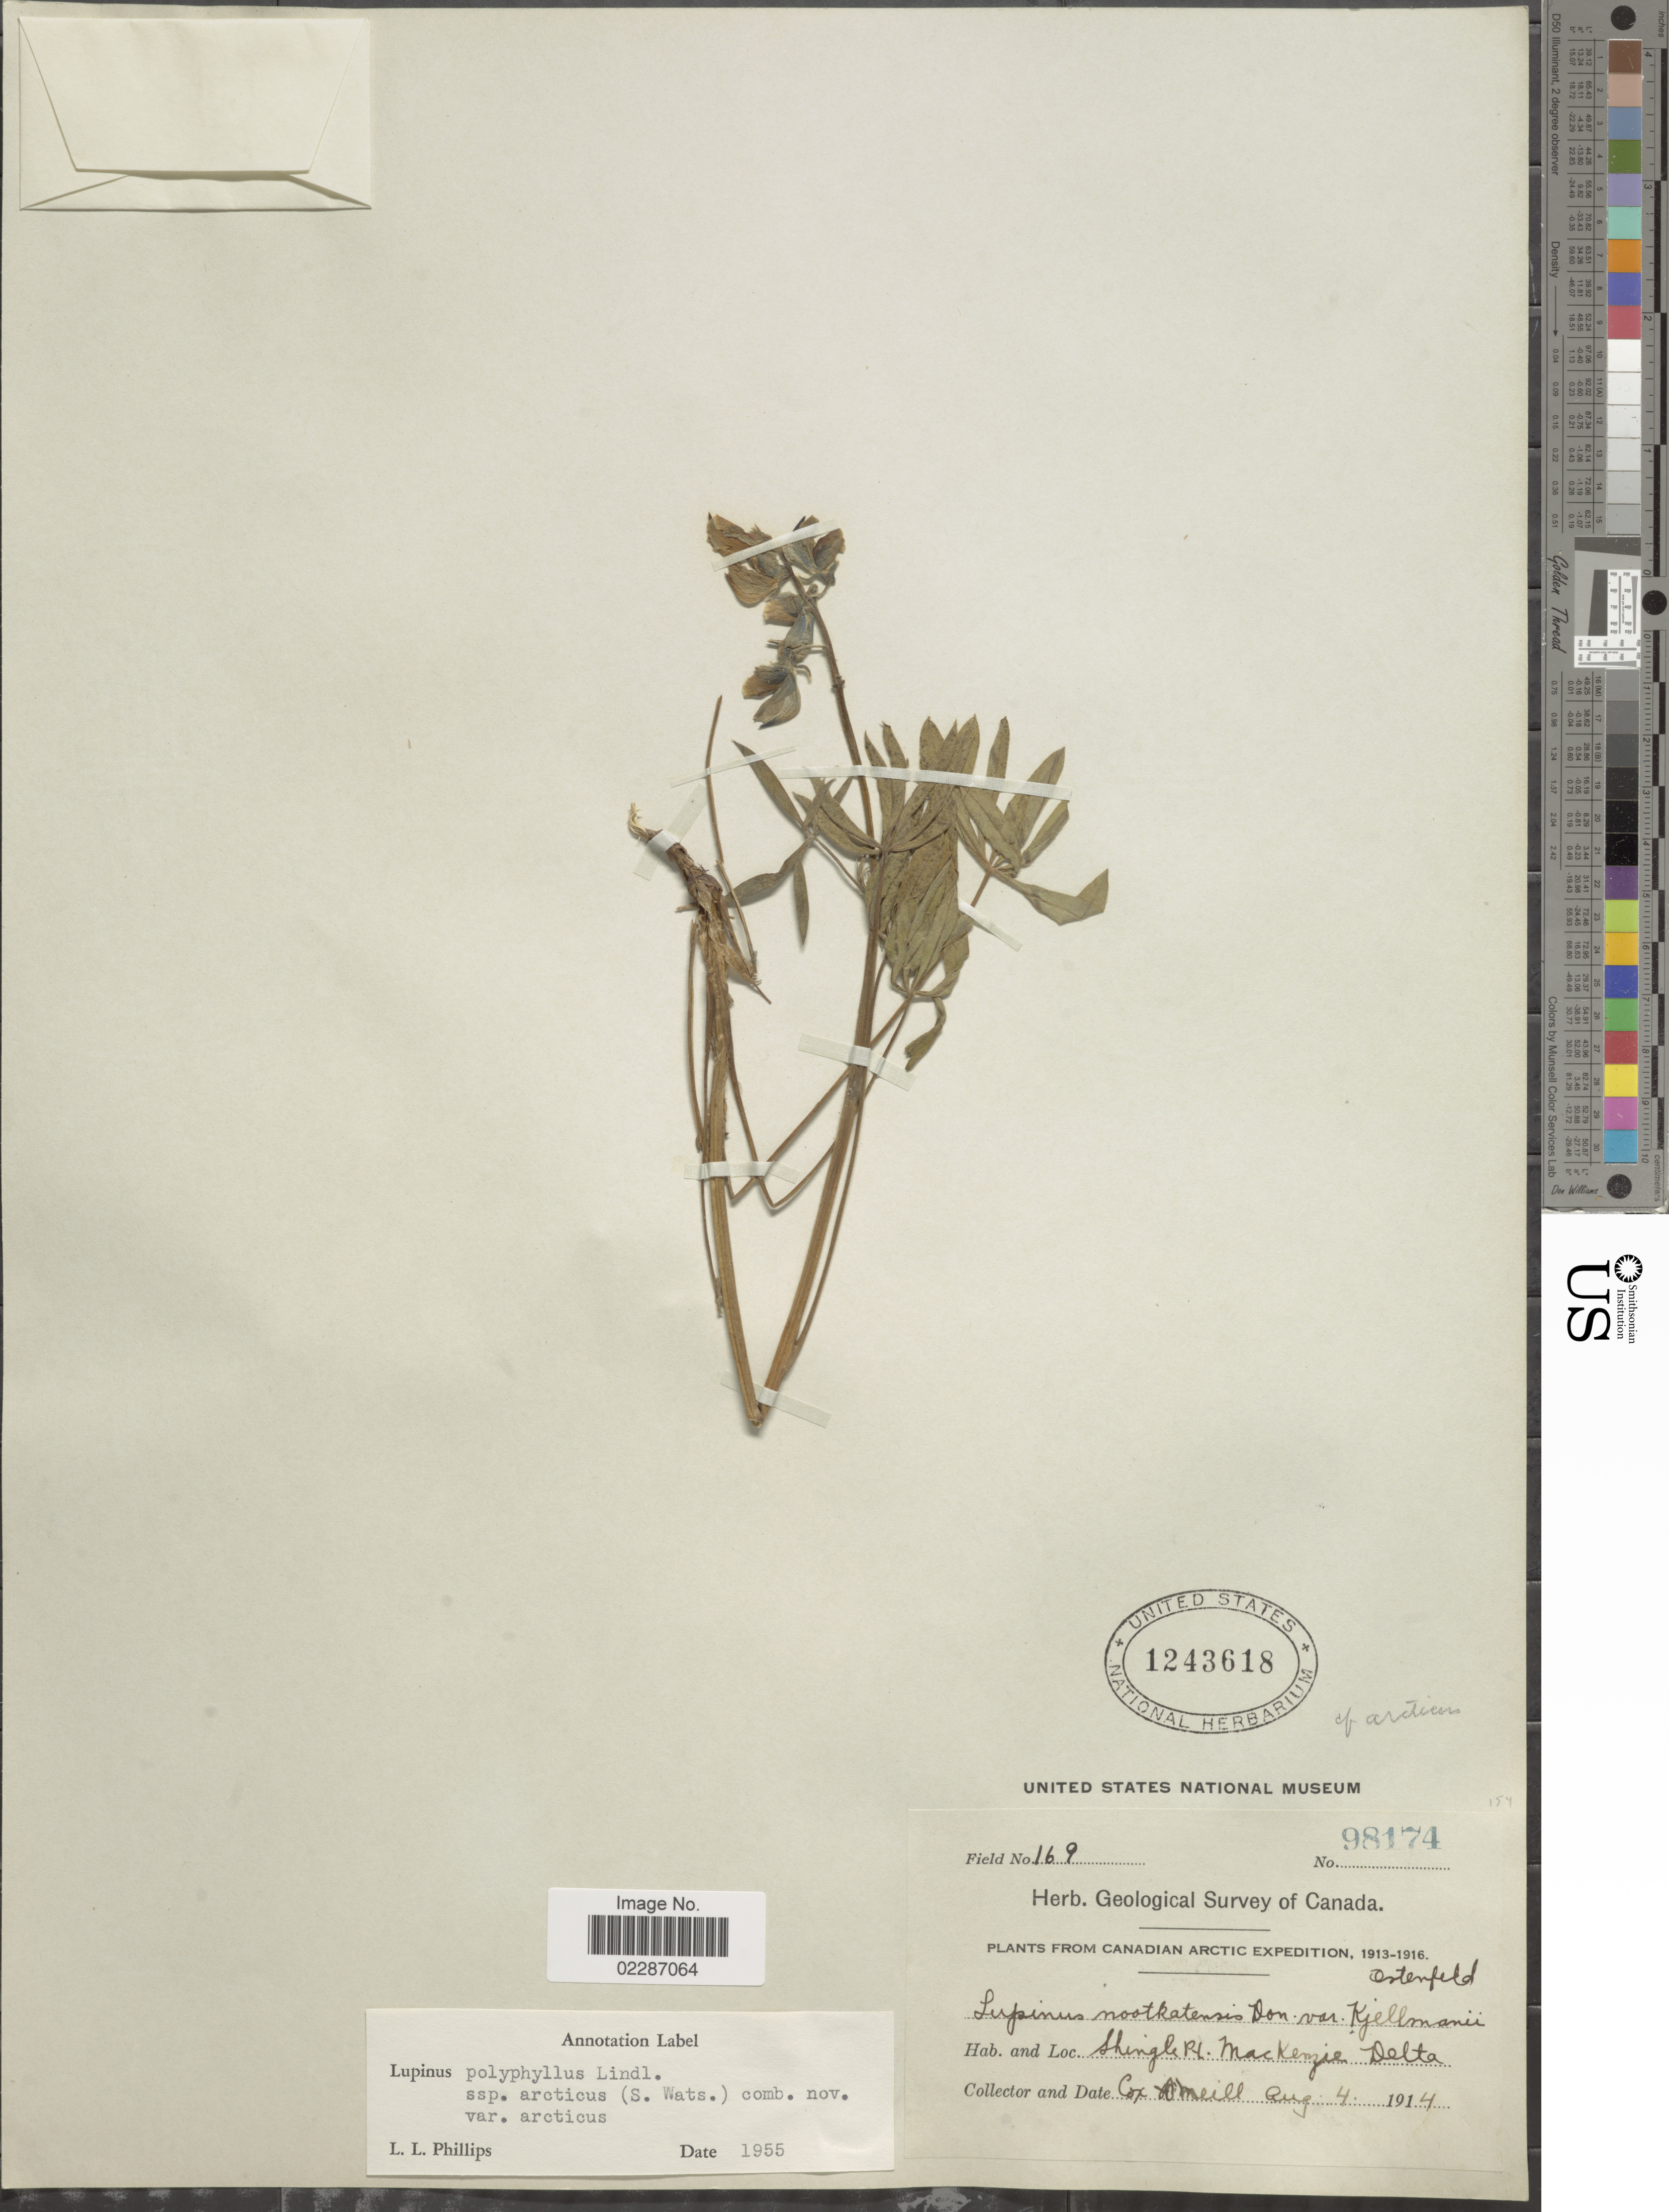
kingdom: Plantae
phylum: Tracheophyta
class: Magnoliopsida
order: Fabales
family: Fabaceae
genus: Lupinus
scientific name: Lupinus arcticus subsp. arcticus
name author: S. Watson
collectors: C. O'Neill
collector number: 98174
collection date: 1914-08-04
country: Canada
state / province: Yukon Territory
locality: Shingle Pt. Mackenzie Delta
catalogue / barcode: US 1243618